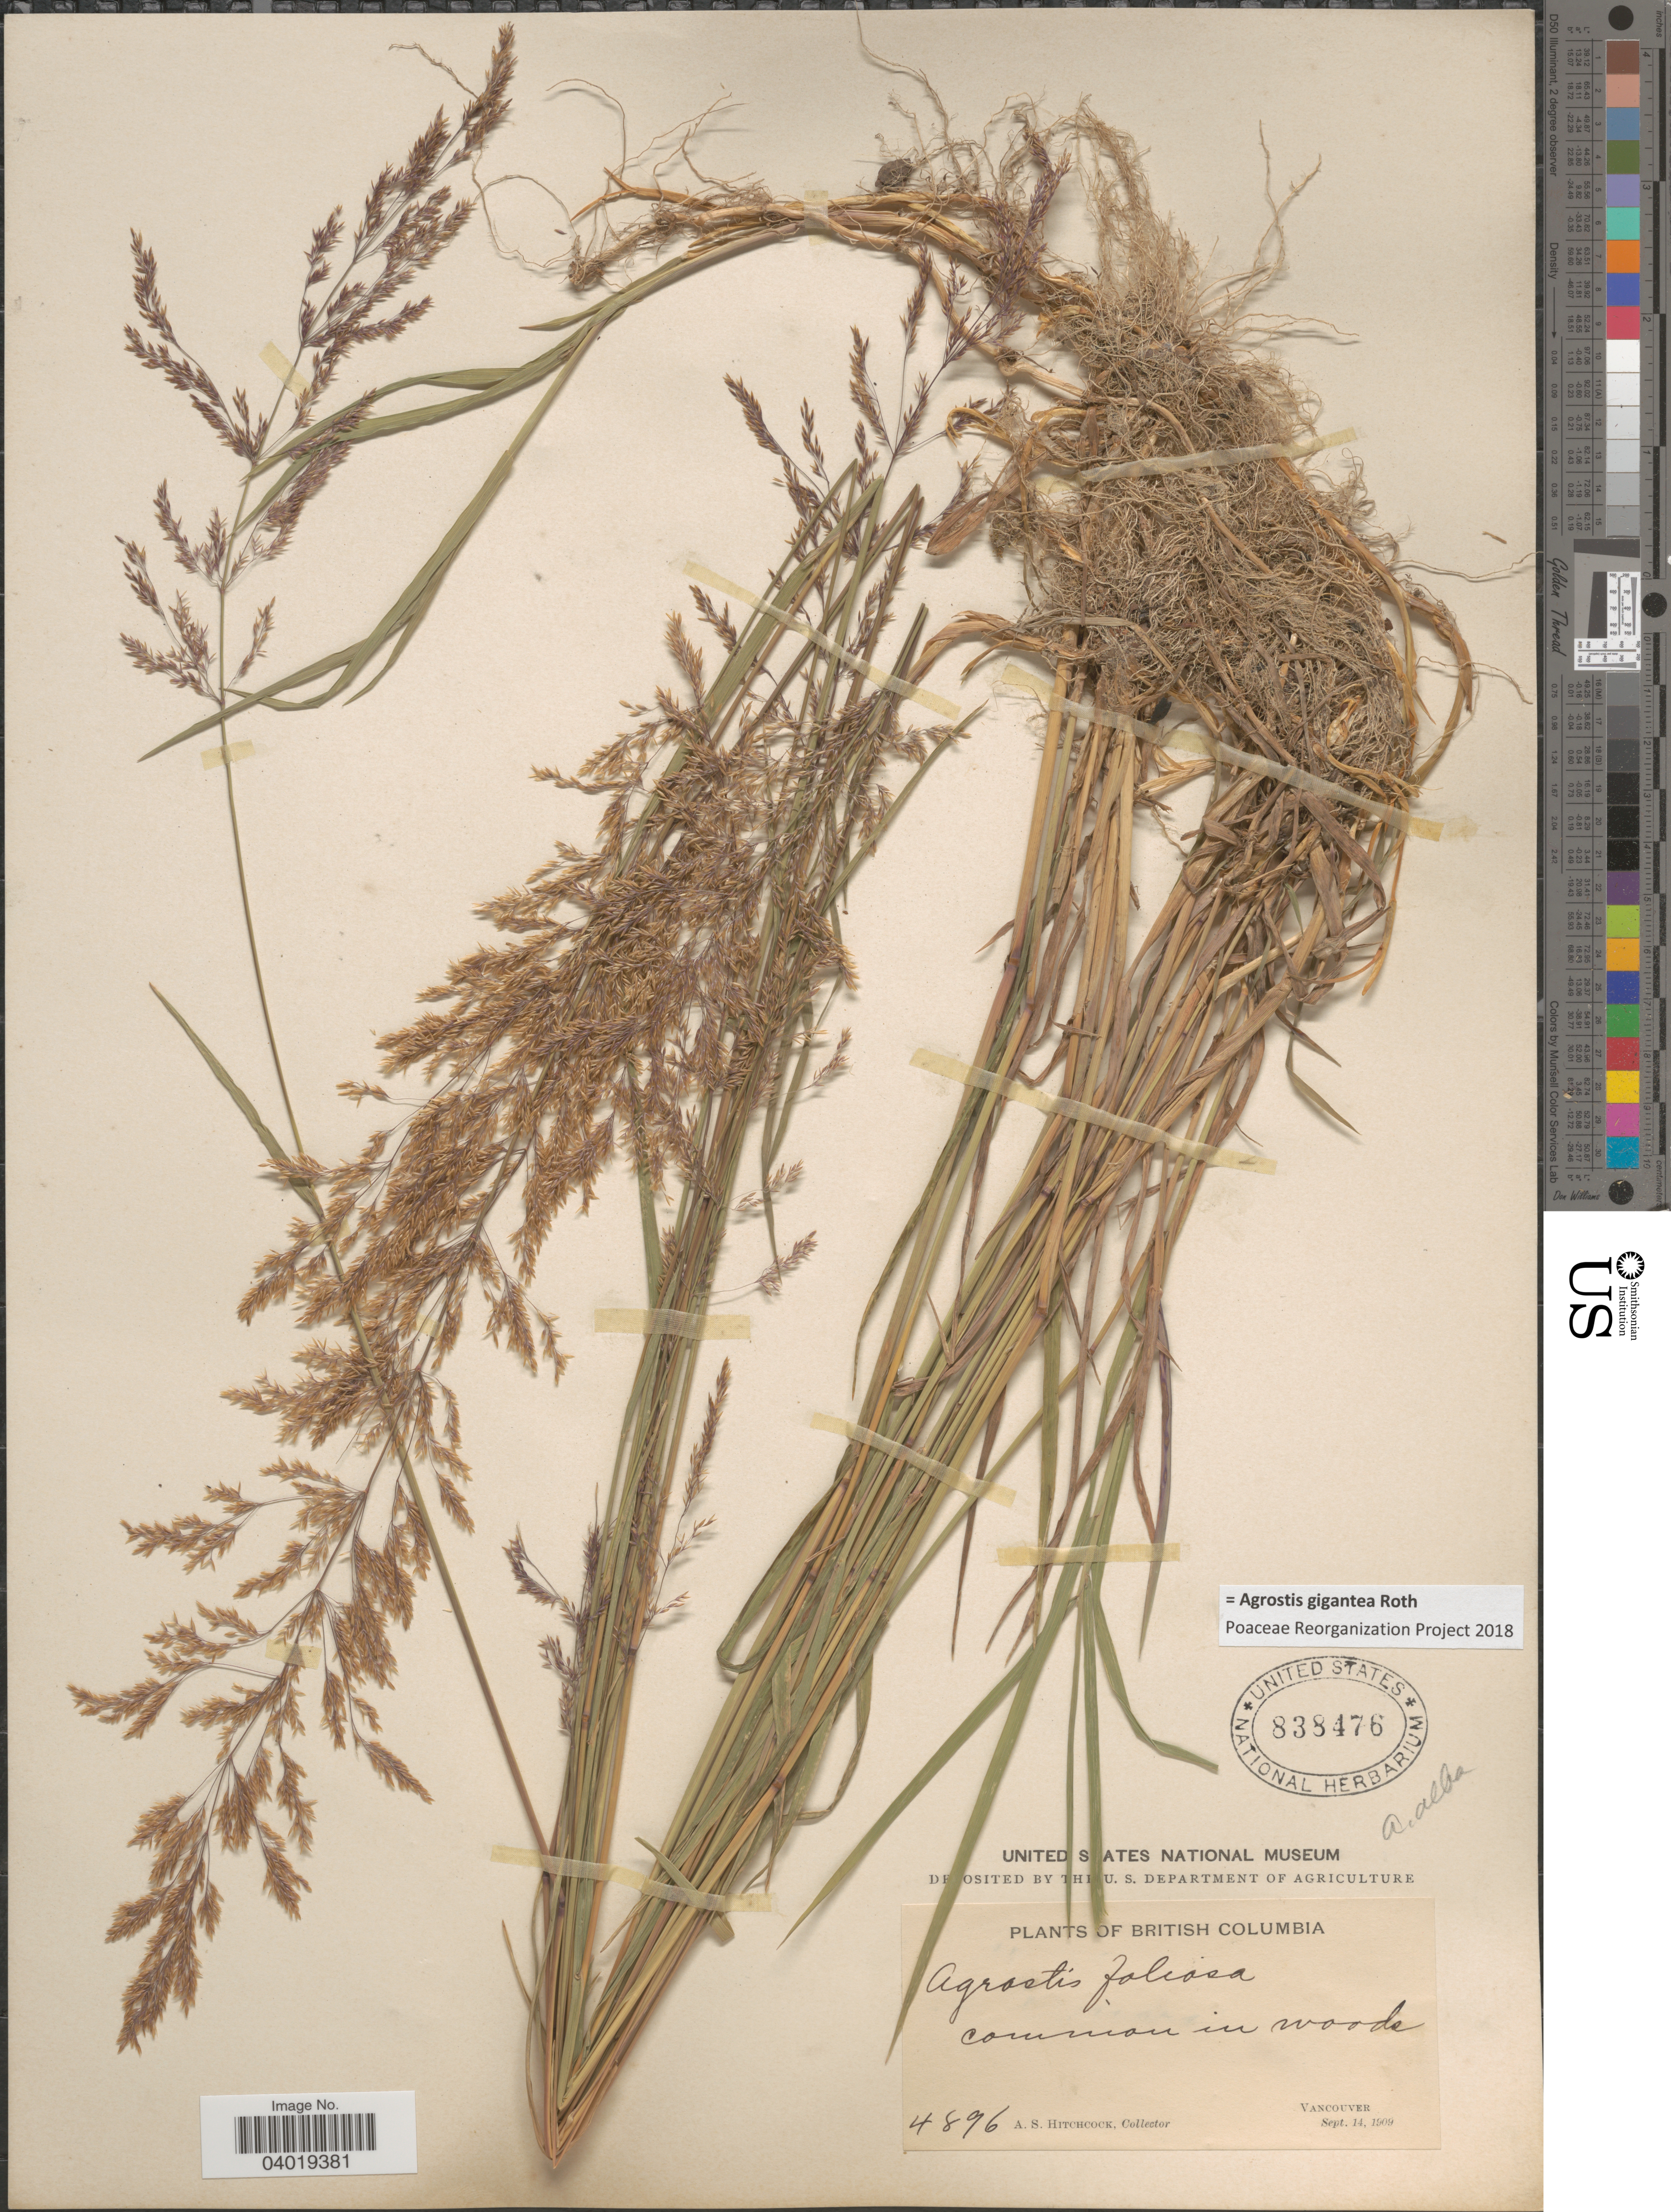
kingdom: Plantae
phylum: Tracheophyta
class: Liliopsida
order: Poales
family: Poaceae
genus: Agrostis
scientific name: Agrostis gigantea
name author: Roth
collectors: A. S. Hitchcock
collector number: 4896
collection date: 1909-09-14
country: Canada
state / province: British Columbia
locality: Vancouver.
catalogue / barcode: US 838476